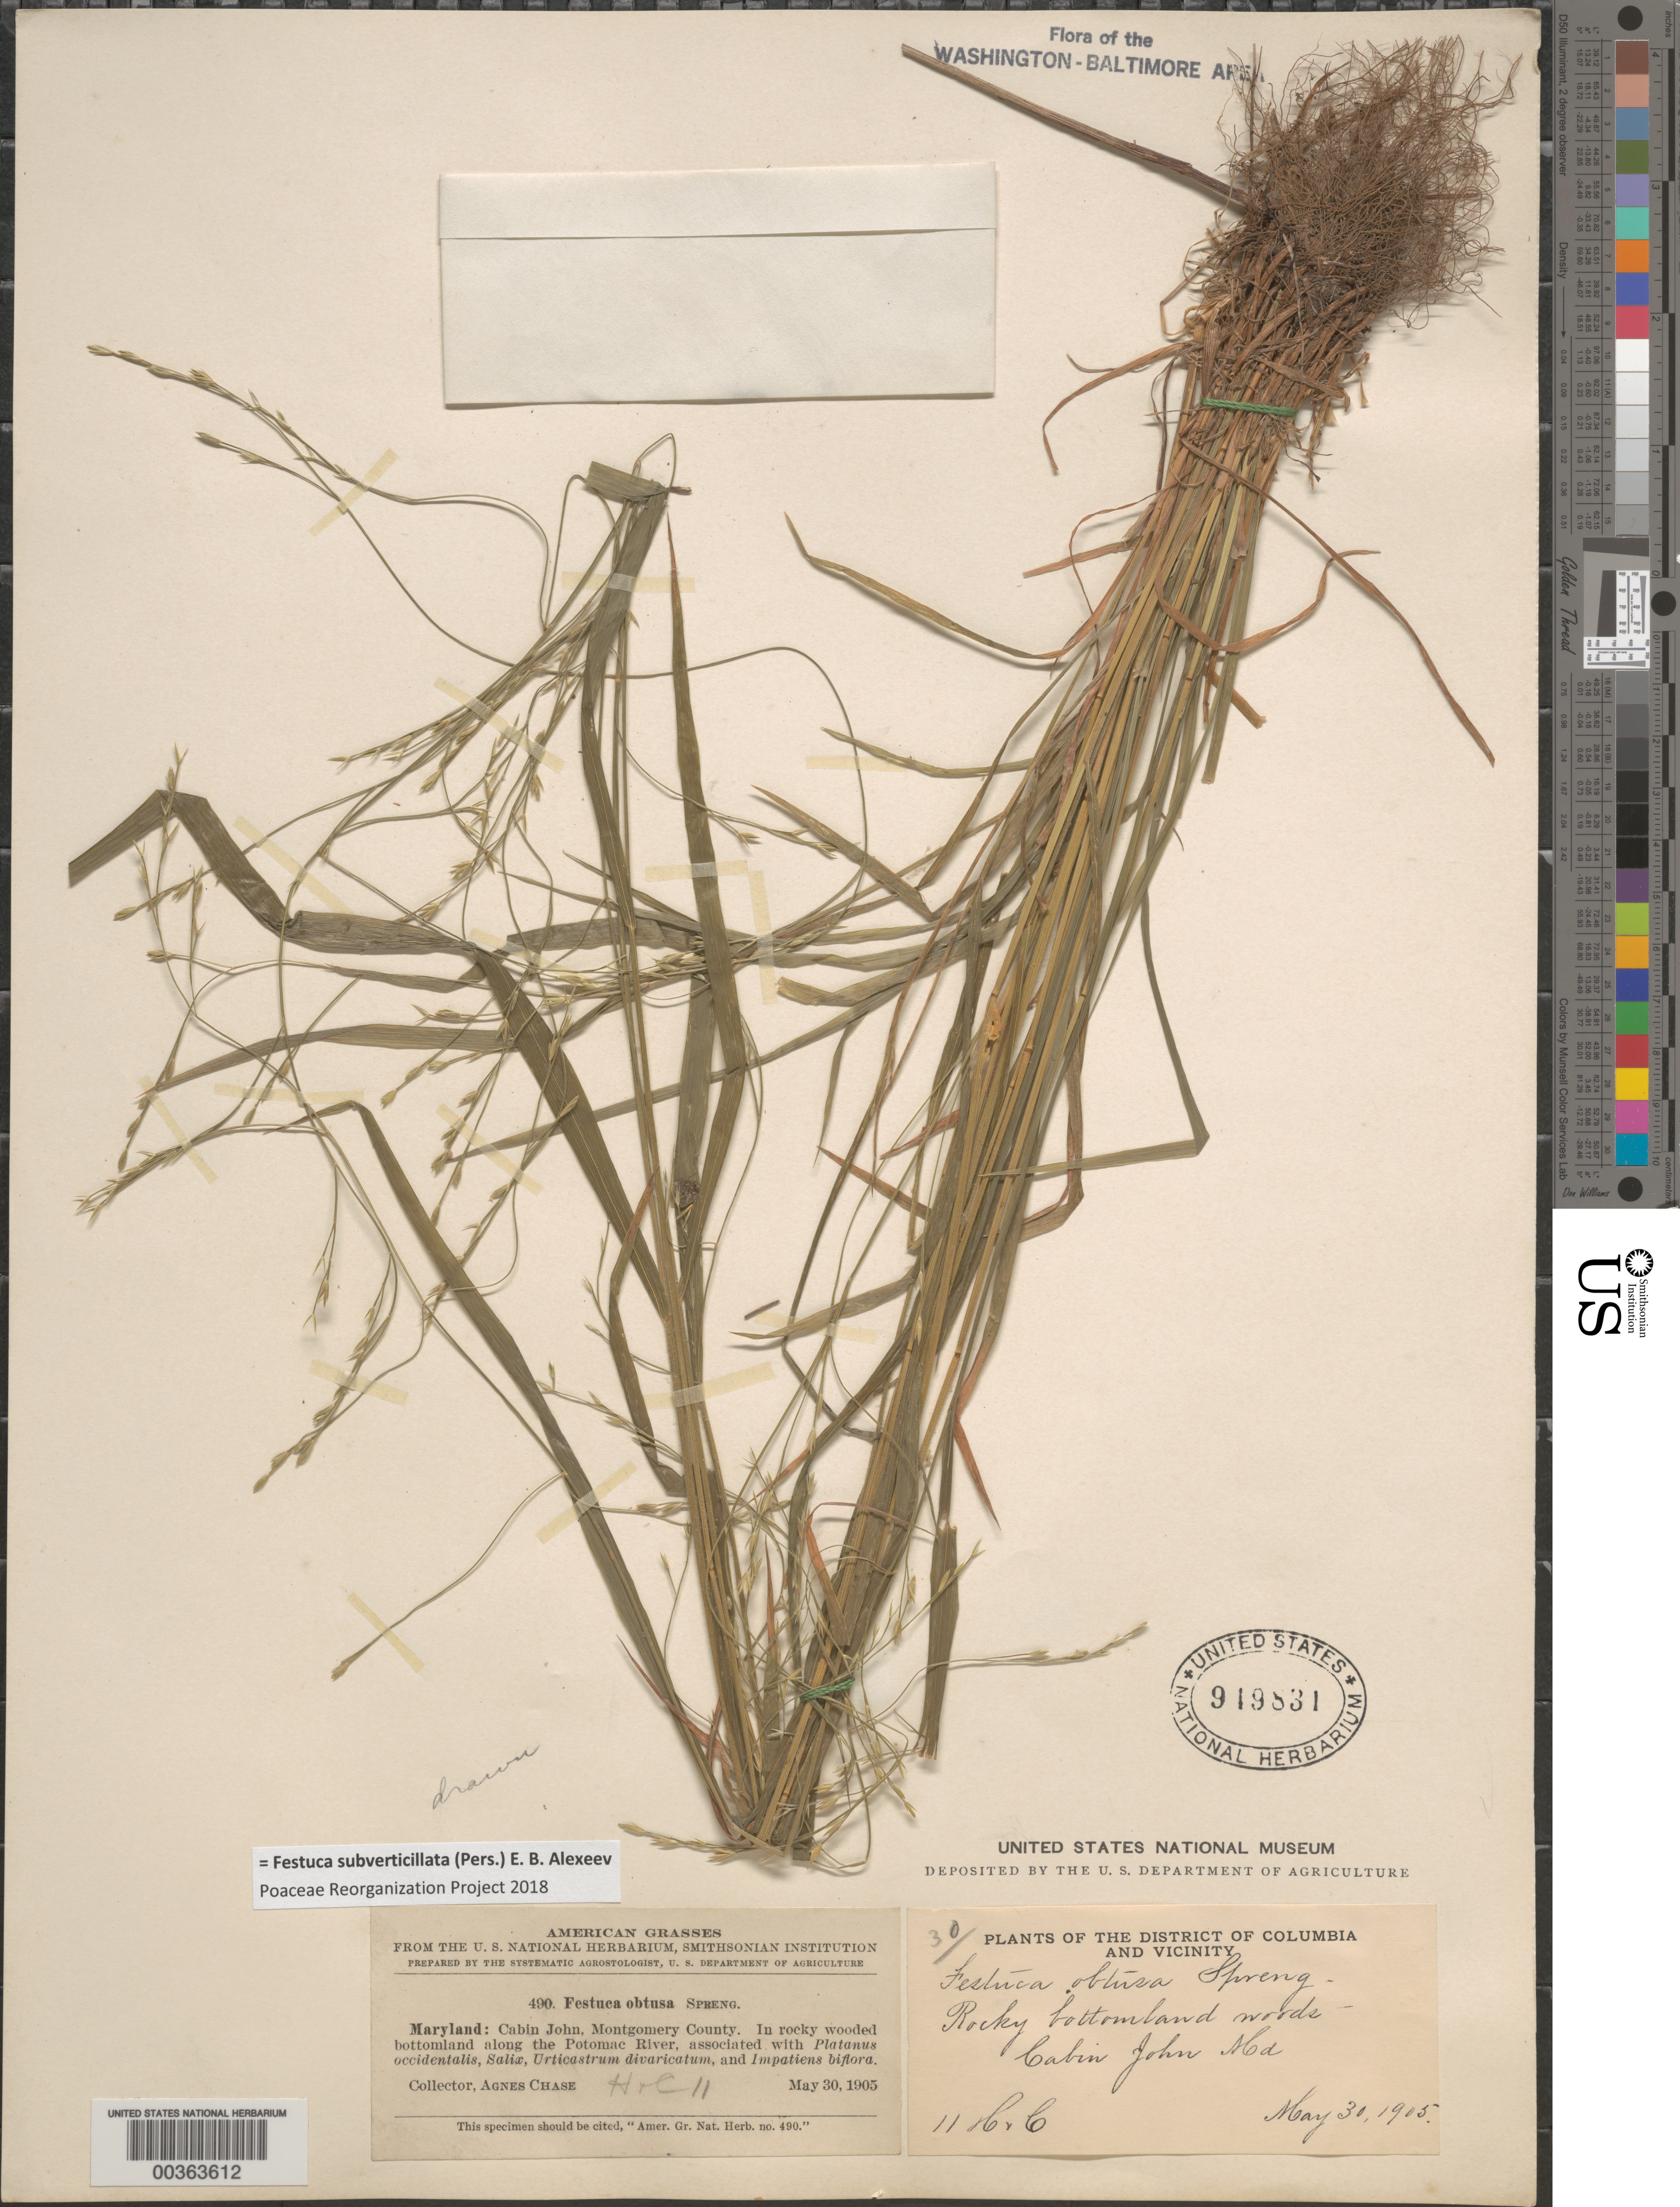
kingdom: Plantae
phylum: Tracheophyta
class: Liliopsida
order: Poales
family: Poaceae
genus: Festuca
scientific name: Festuca subverticillata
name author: (Pers.) E.B. Alexeev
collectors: A. Chase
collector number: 490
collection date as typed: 30 May 1905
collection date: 1905-05-30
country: United States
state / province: Maryland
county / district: Montgomery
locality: Cabin John C. & O. Canal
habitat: Rocky bottomland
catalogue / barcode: US 949831